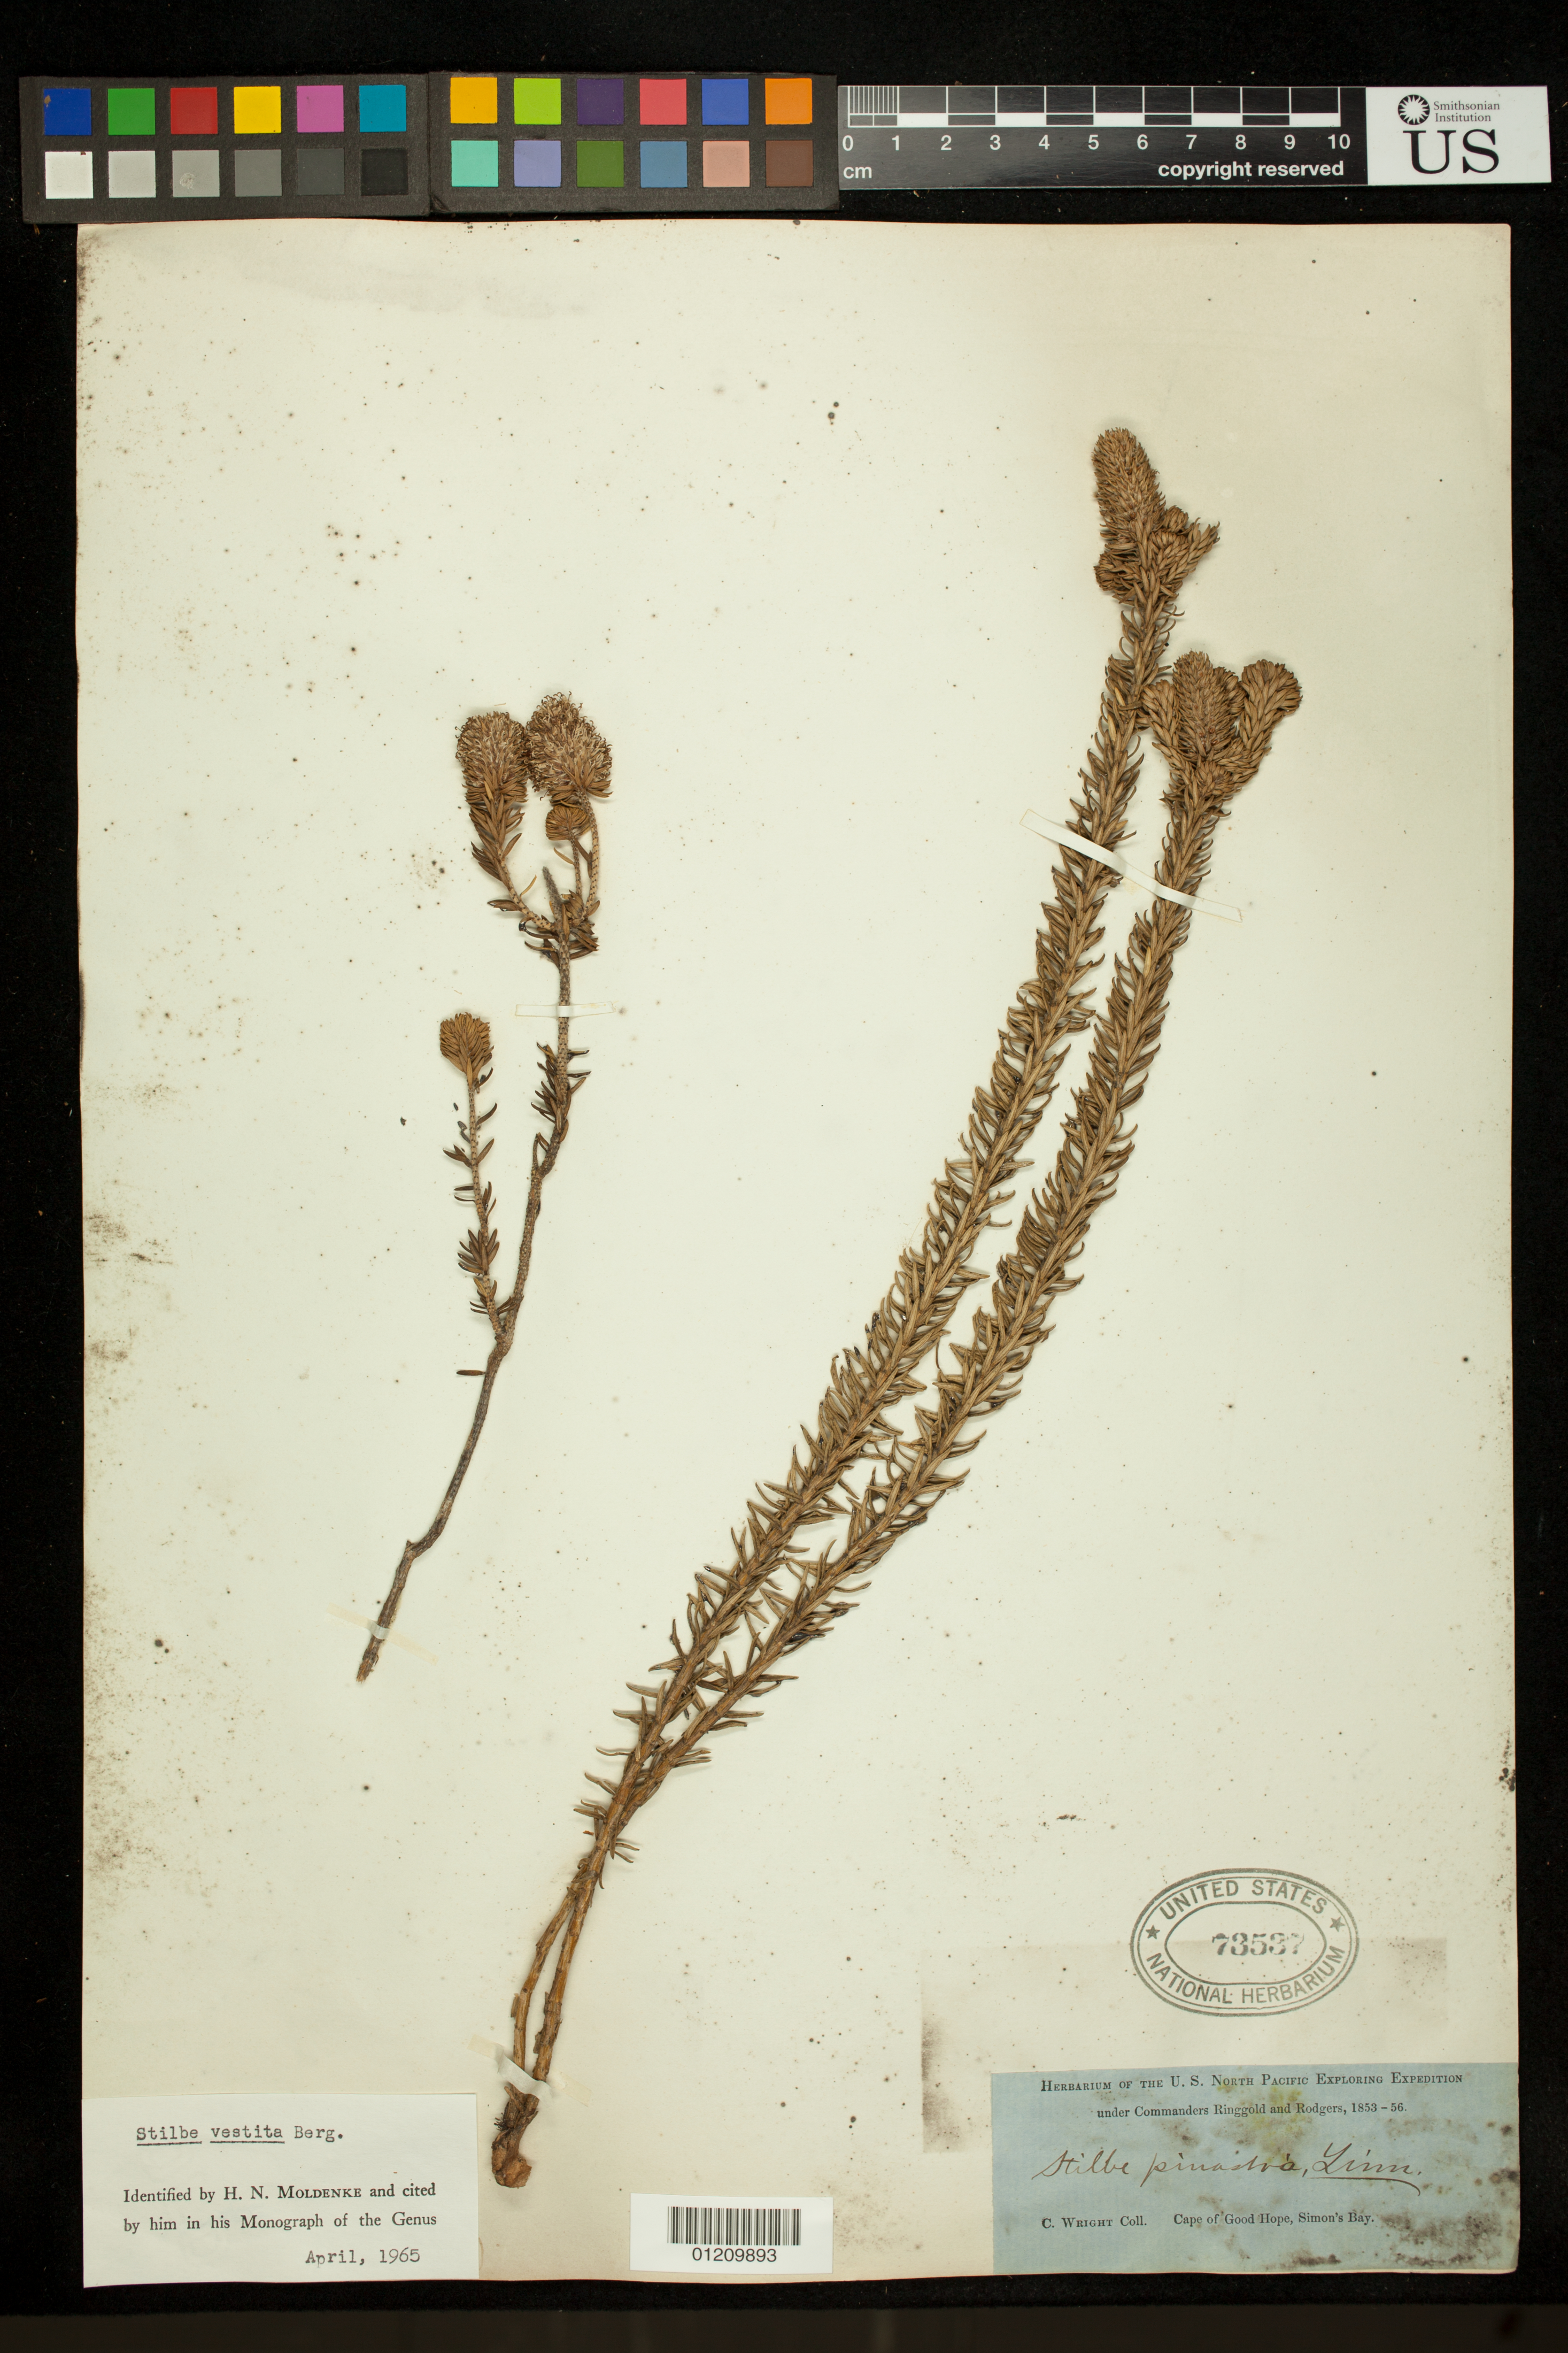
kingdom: Plantae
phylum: Tracheophyta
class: Magnoliopsida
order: Lamiales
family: Stilbaceae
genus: Stilbe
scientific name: Stilbe vestita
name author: P.J. Bergius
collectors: C. Wright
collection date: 1853/1856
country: South Africa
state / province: Western Cape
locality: Cape of Good Hope, Simon's Bay.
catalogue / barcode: US 73537